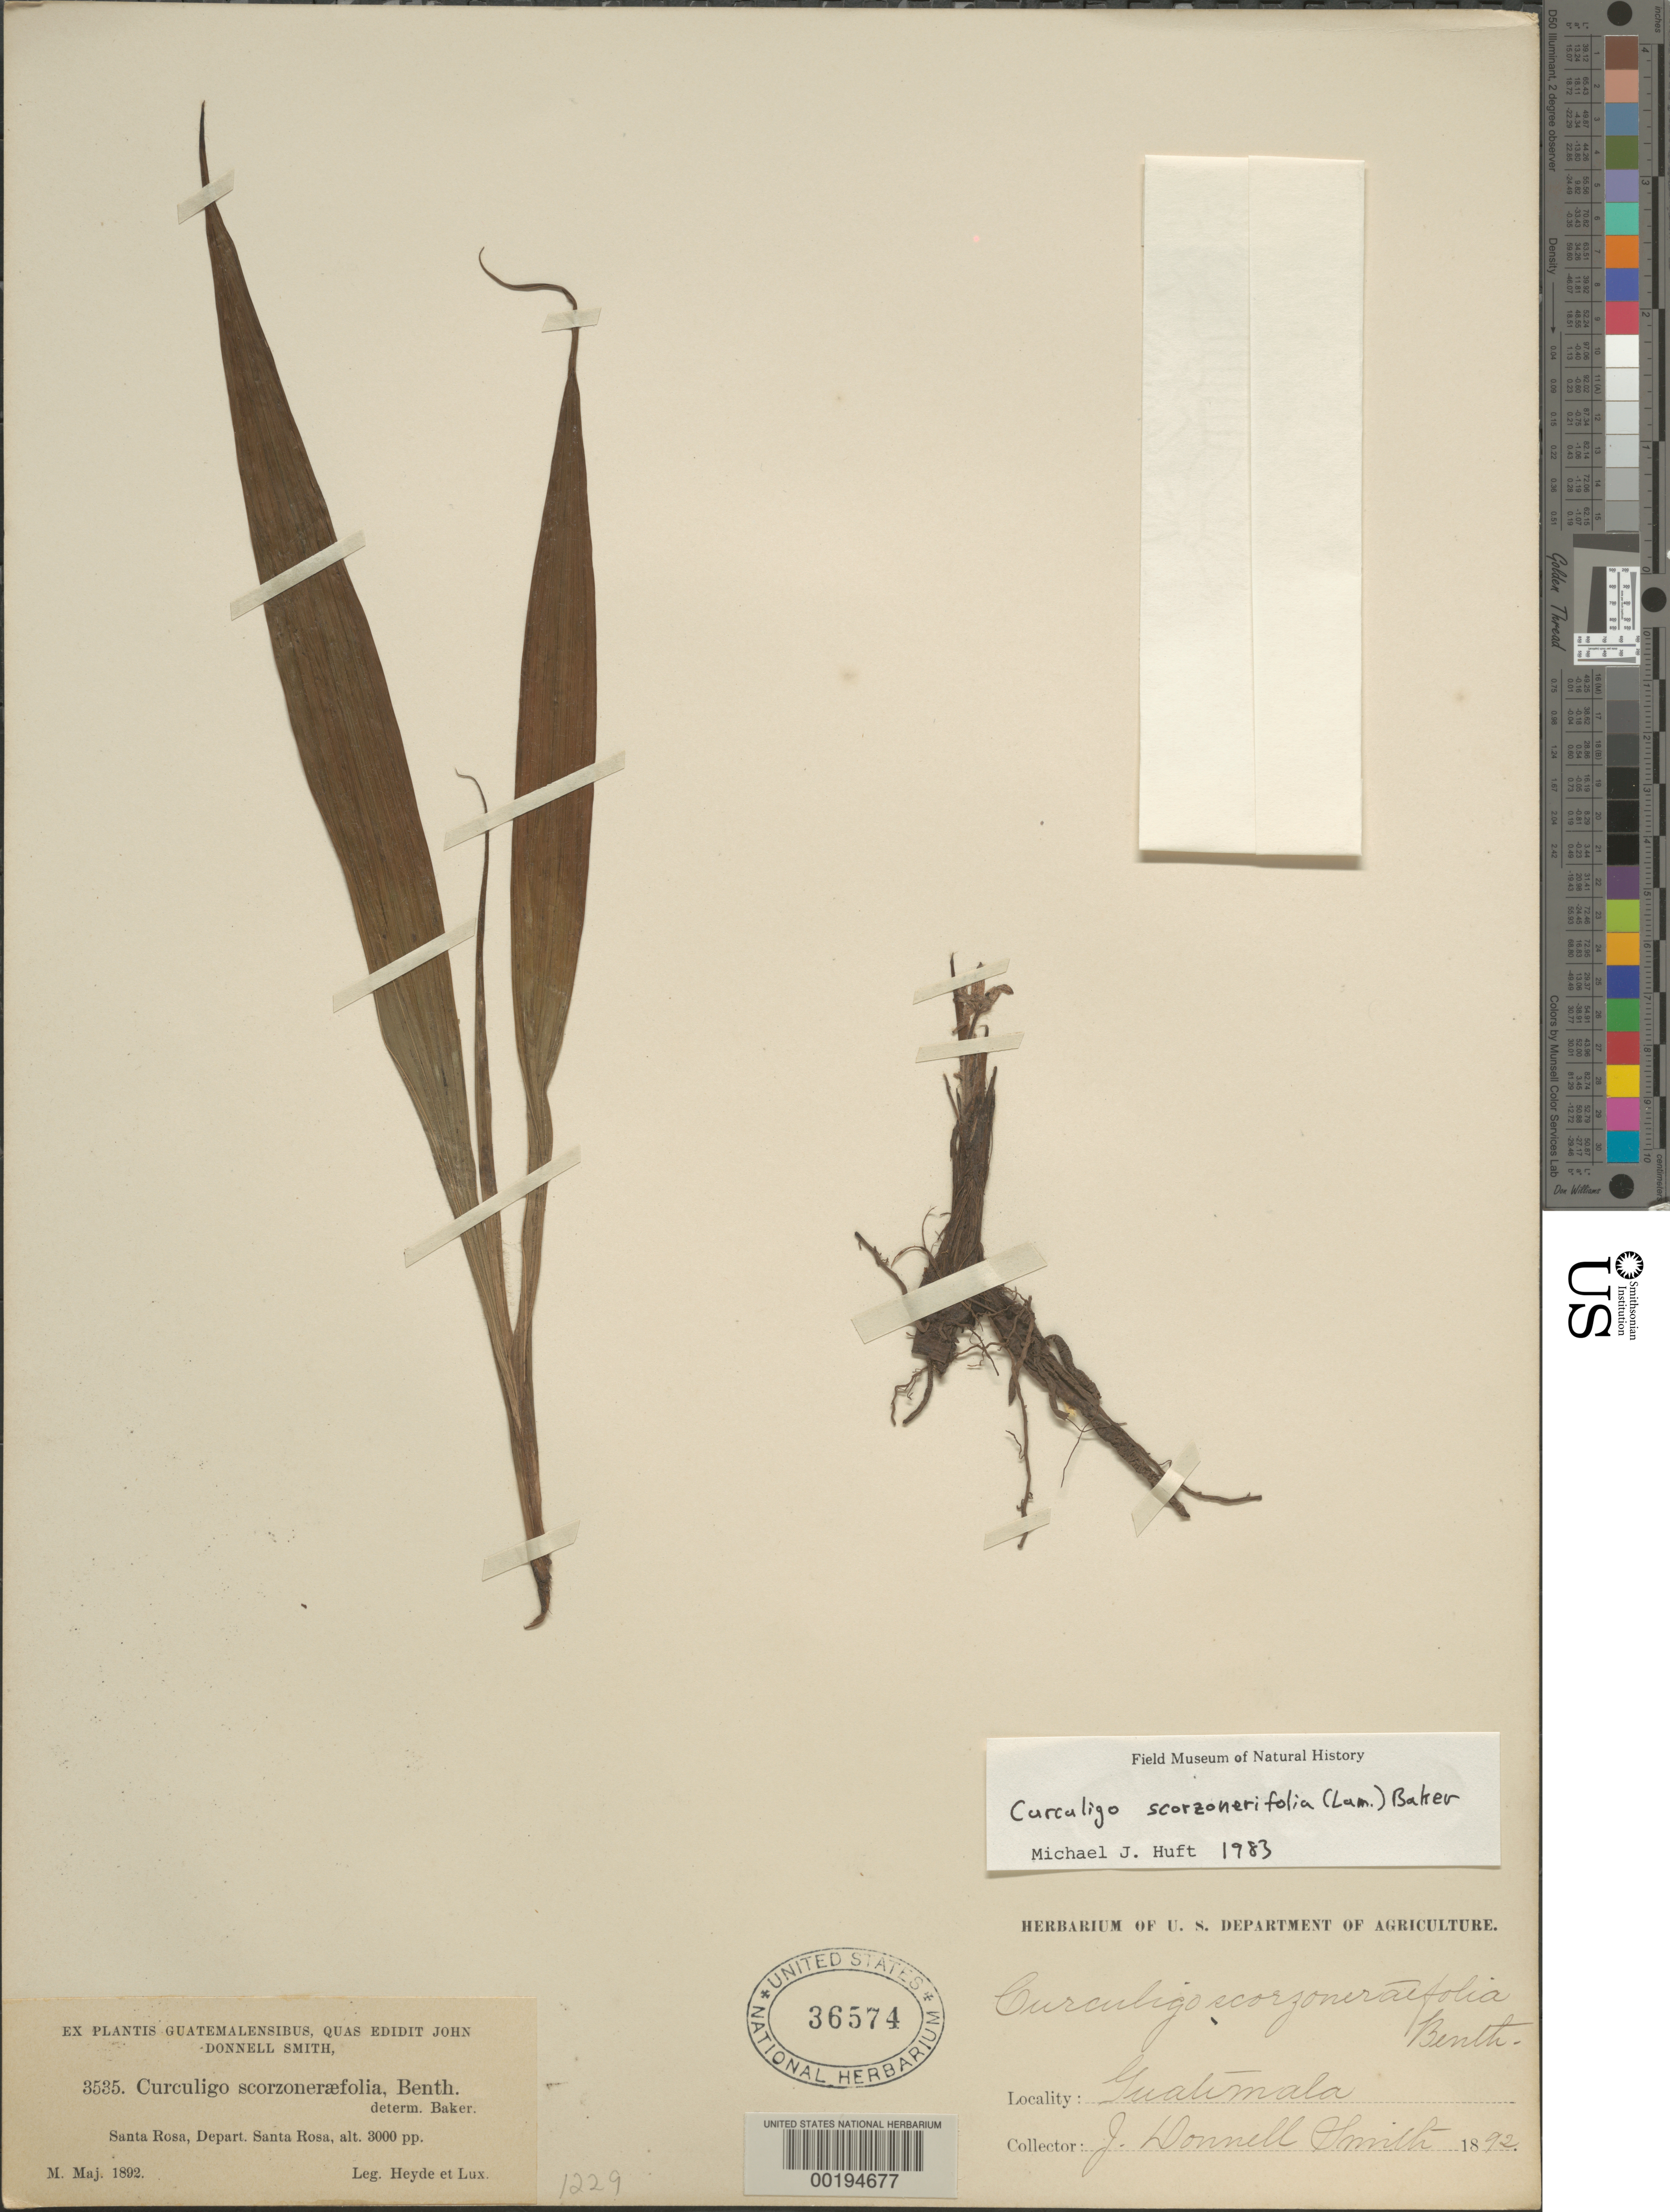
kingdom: Plantae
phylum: Tracheophyta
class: Liliopsida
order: Asparagales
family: Hypoxidaceae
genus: Curculigo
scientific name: Curculigo scorzonerifolia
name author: (Lam.) Baker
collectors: E. T. Heyde & E. Lux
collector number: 3535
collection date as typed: May 1892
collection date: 1892-05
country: Guatemala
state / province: Santa Rosa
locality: Santa Rosa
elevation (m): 914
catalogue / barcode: US 36574